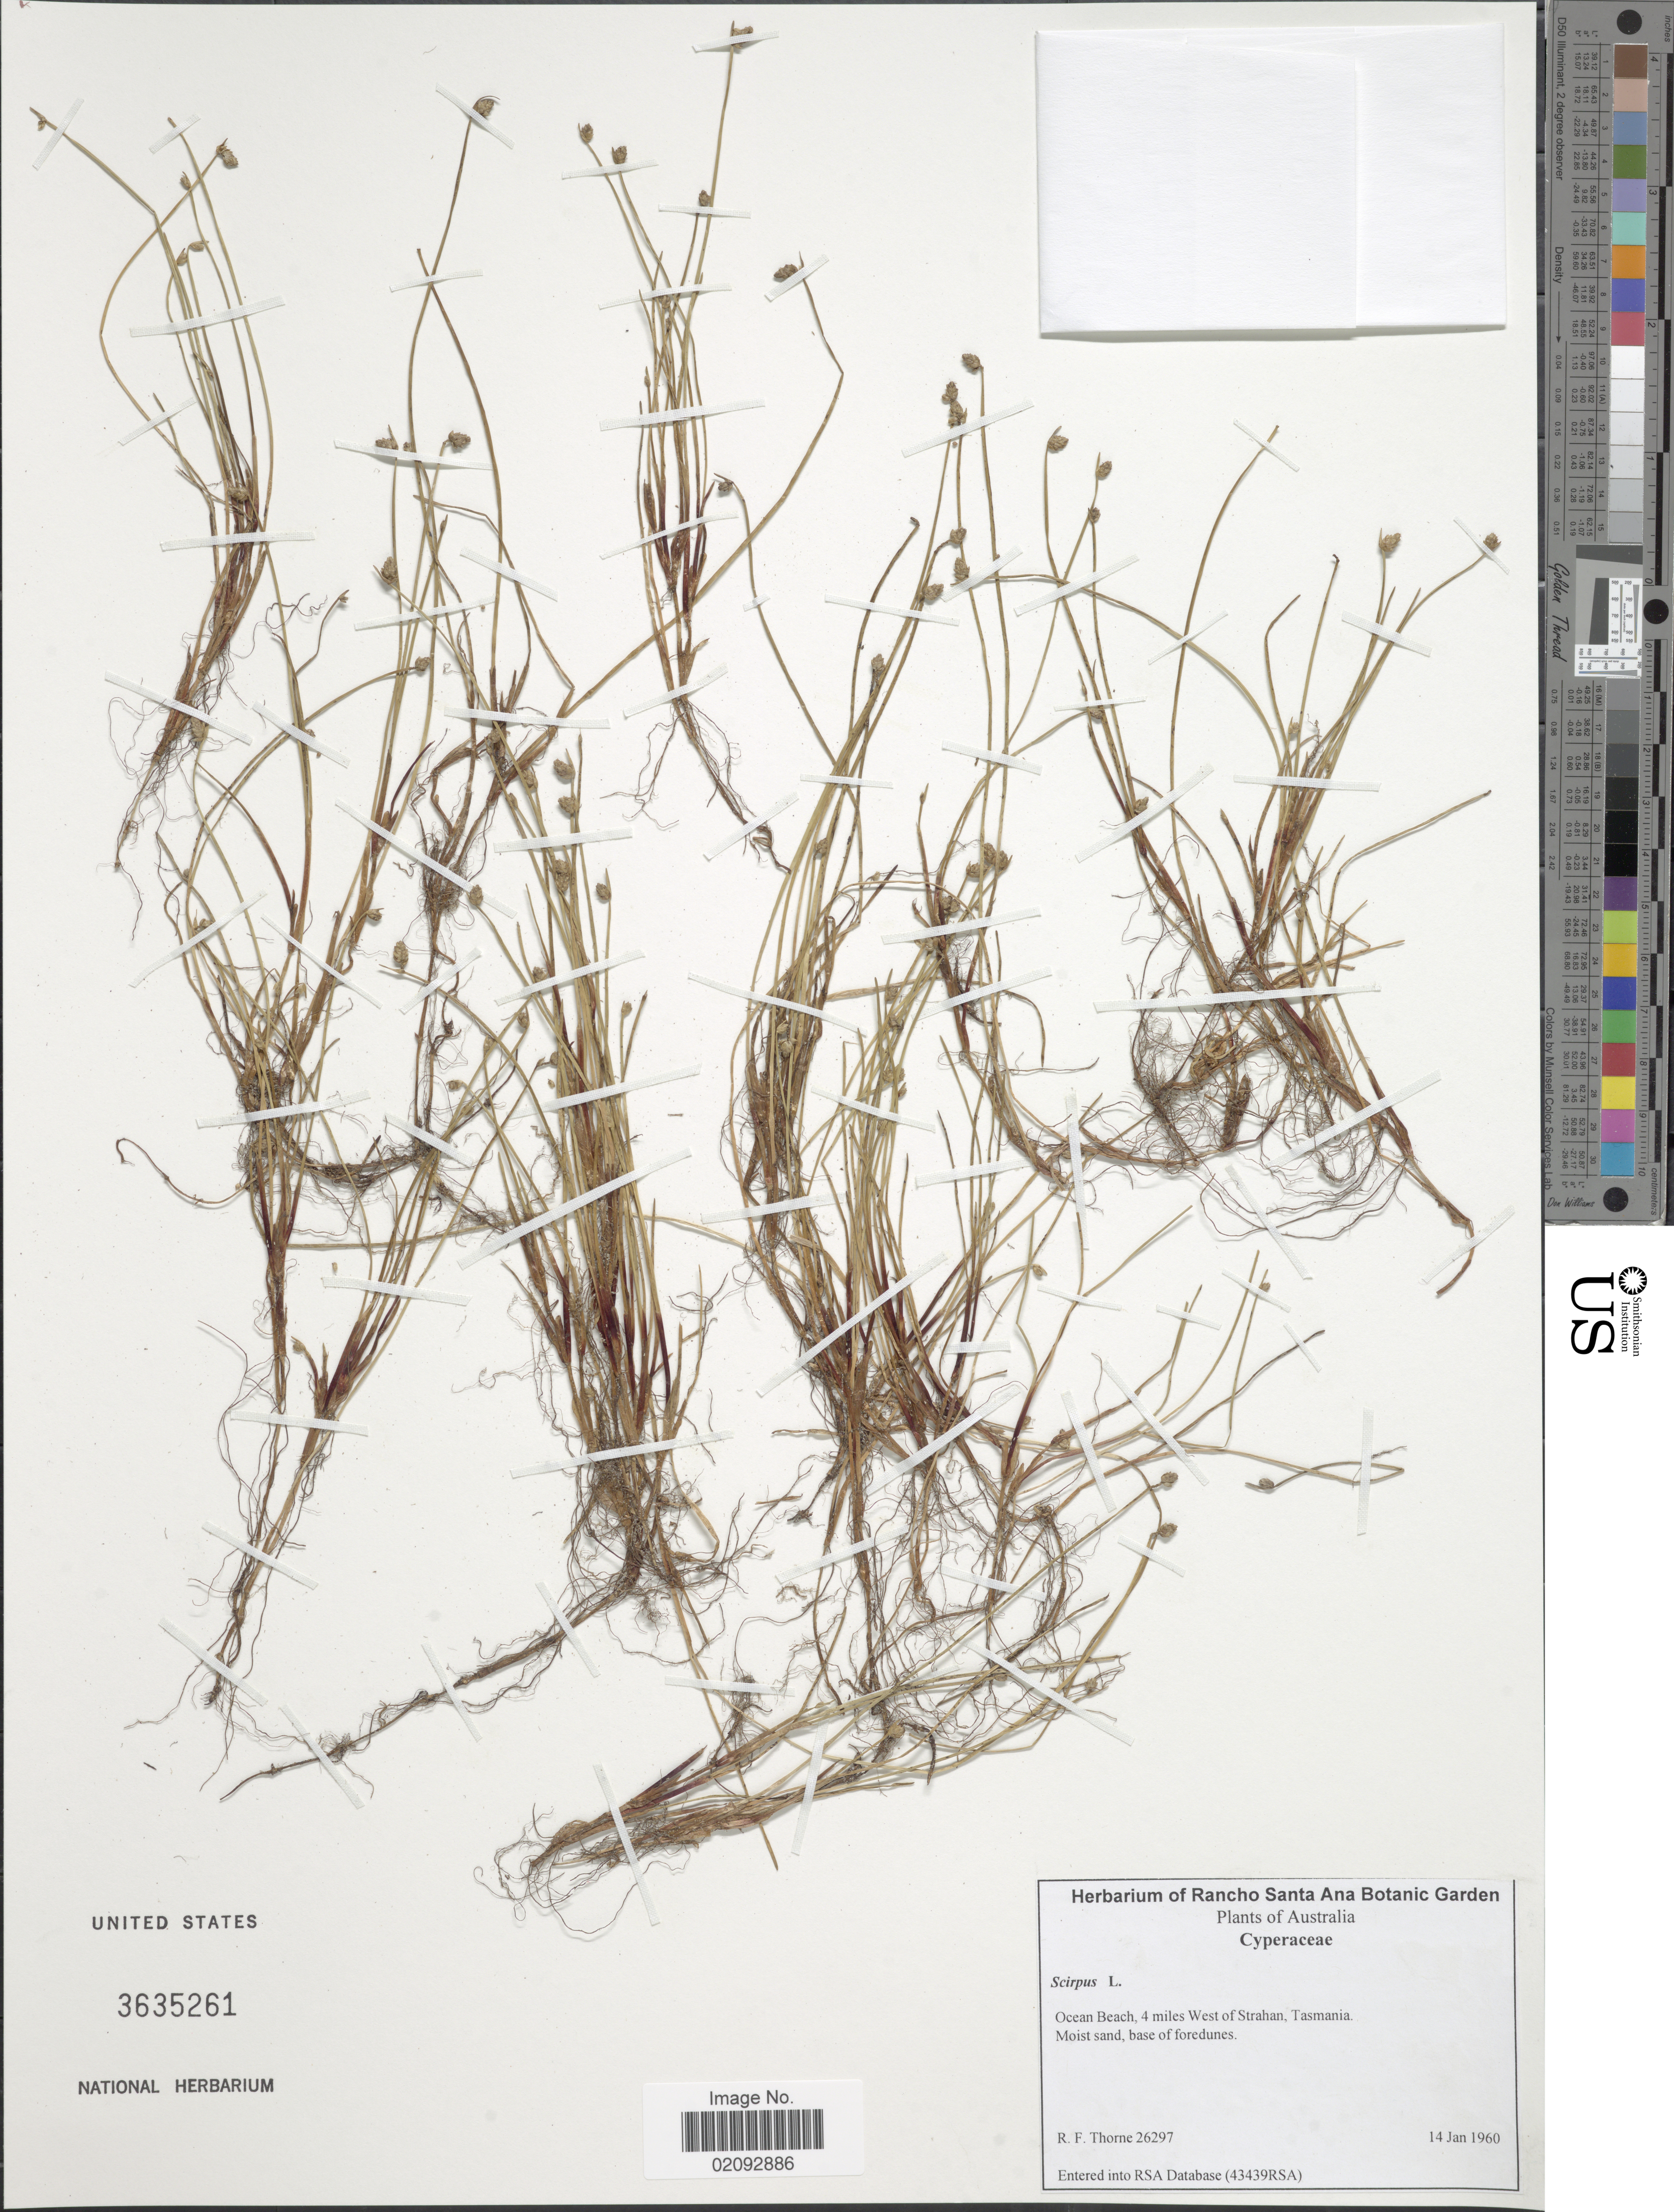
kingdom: Plantae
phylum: Tracheophyta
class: Liliopsida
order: Poales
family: Cyperaceae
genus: Isolepis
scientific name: Isolepis sp.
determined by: Strong, Mark T., (BOT), Smithsonian Institution - National Museum of Natural History (UNITED STATES)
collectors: R. F. Thorne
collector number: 26297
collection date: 1960-01-14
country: Australia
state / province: Tasmania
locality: Ocean Beach, 4 miles West of Strahan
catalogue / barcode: US 3635261